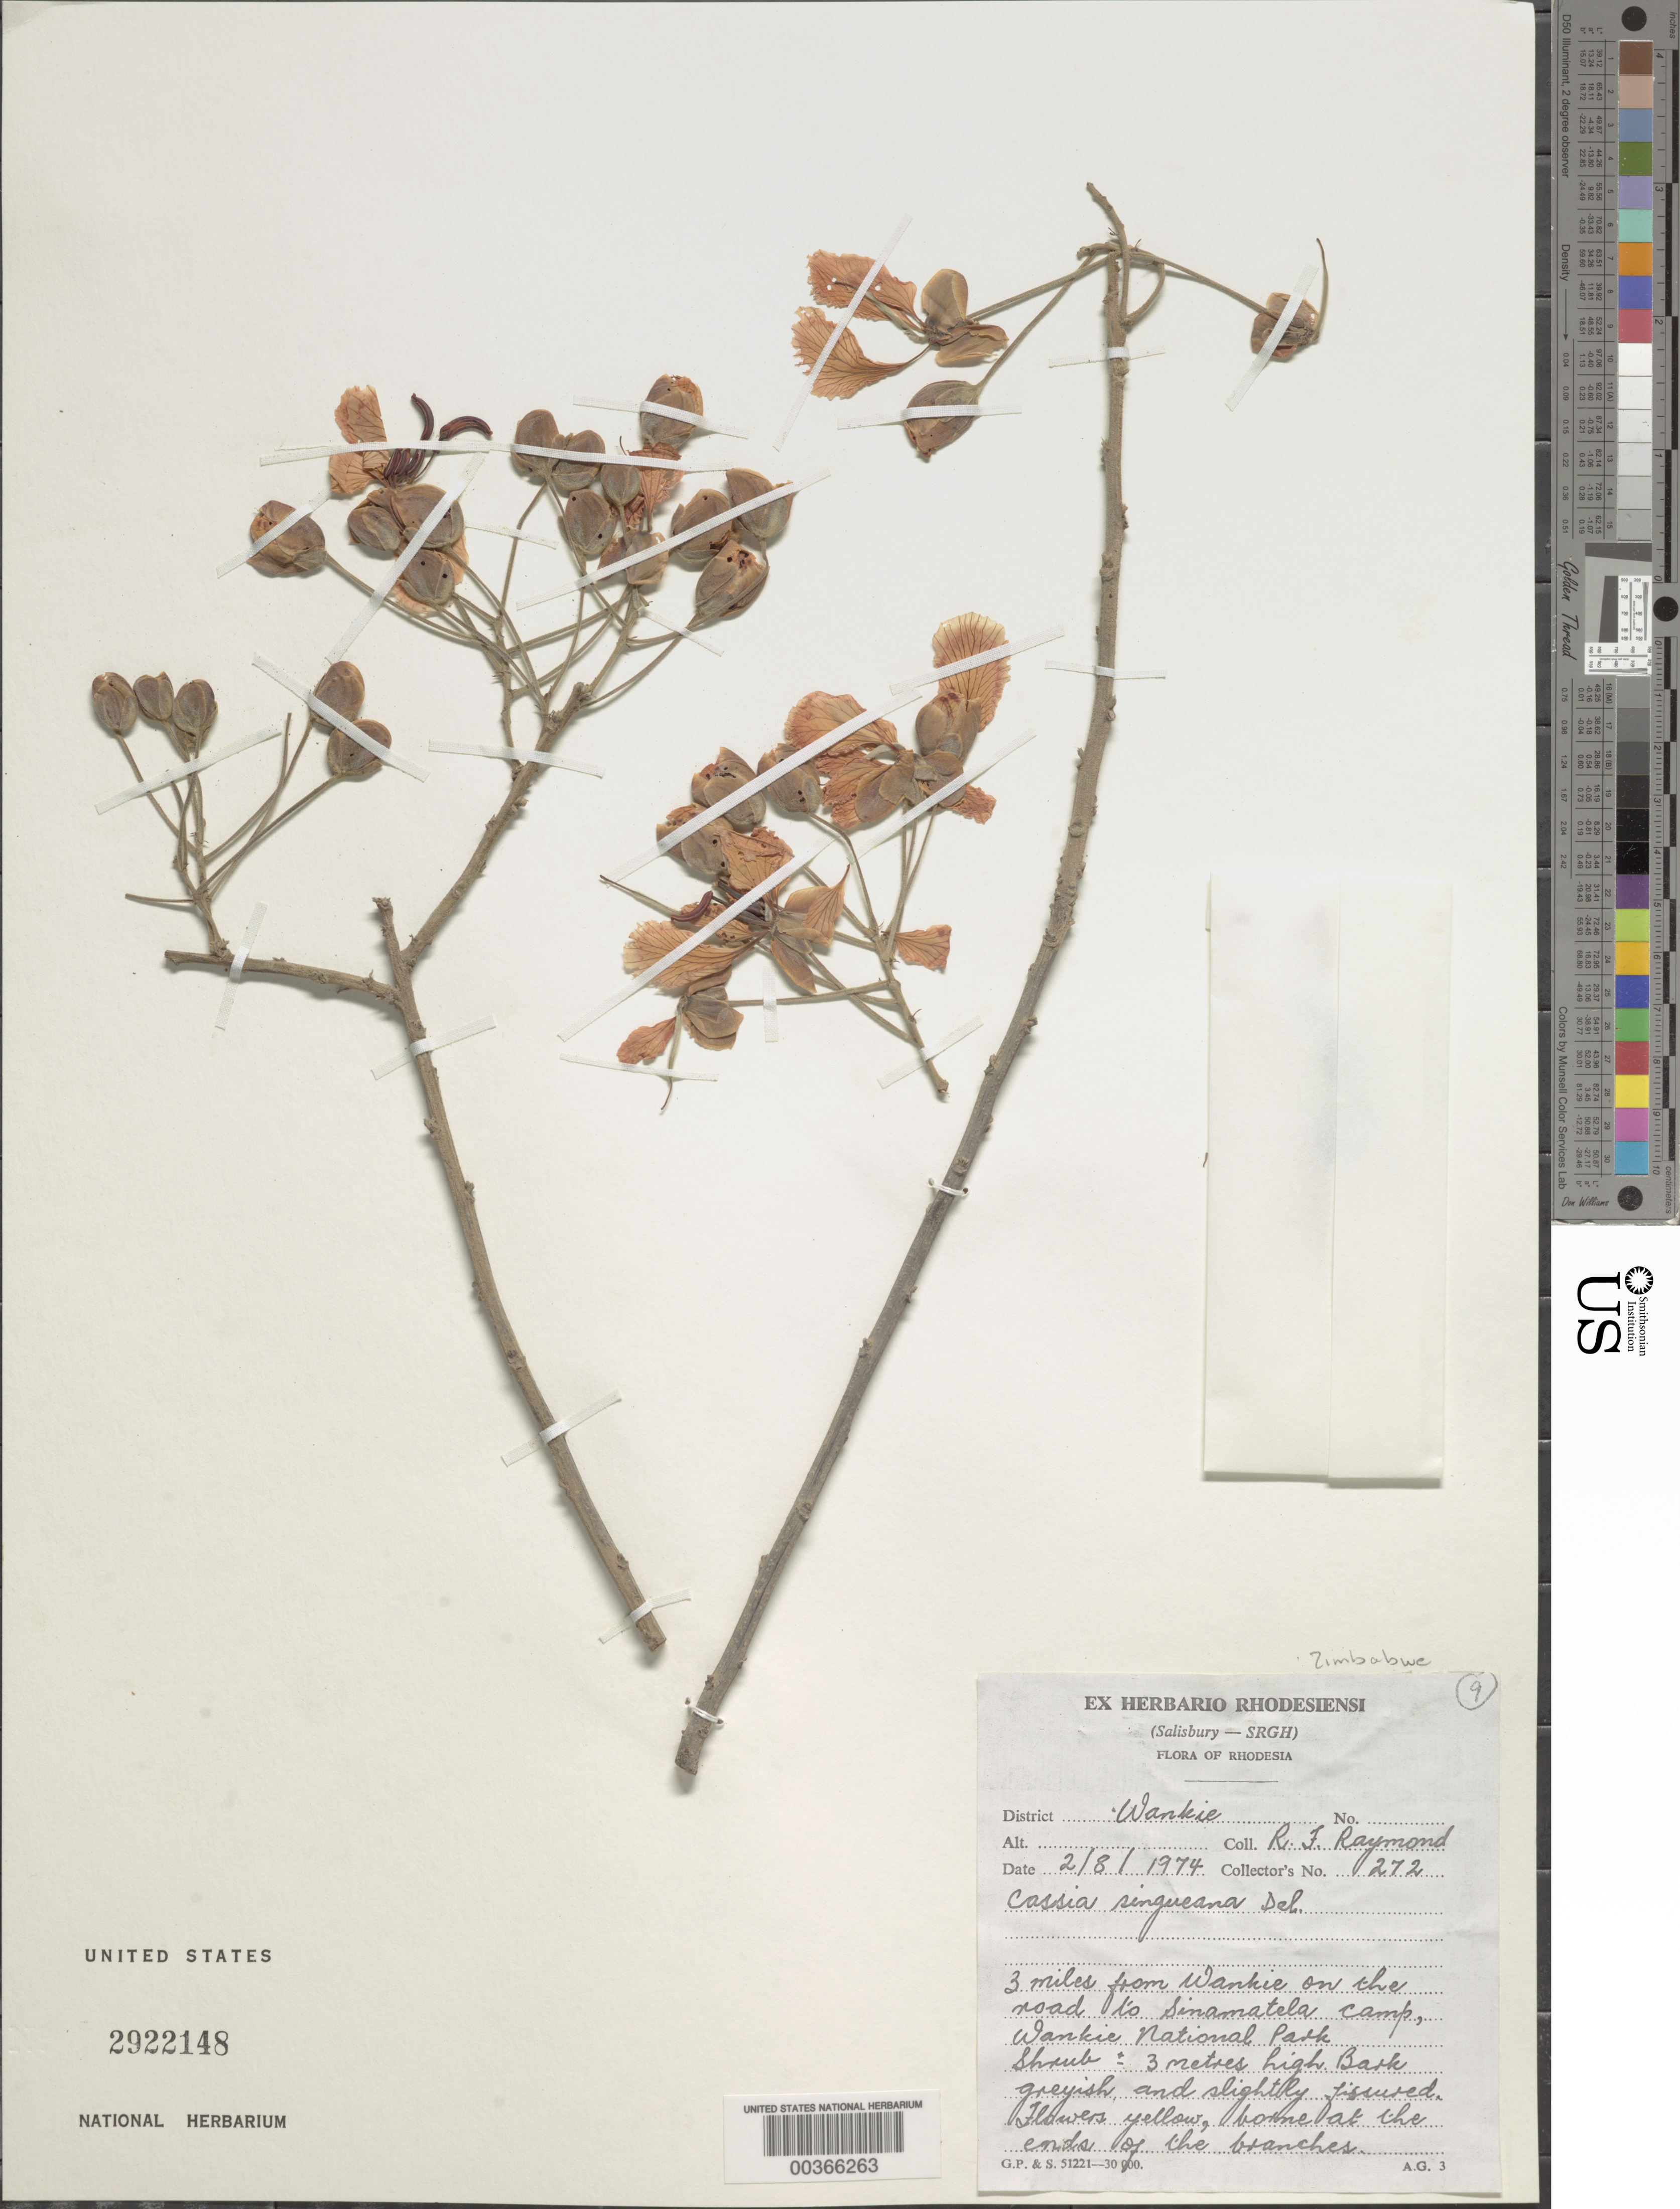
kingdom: Plantae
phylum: Tracheophyta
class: Magnoliopsida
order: Fabales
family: Fabaceae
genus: Senna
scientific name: Senna singueana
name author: (Delile) Lock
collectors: R. Raymond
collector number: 272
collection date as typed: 02 Aug 1974 or 08 Feb 1974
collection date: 1974-02-08 or 1974-08-02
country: Zimbabwe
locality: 3 mi from wankie on the road to sinamatela camp, wankie national park; wankie dist.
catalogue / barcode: US 2922148